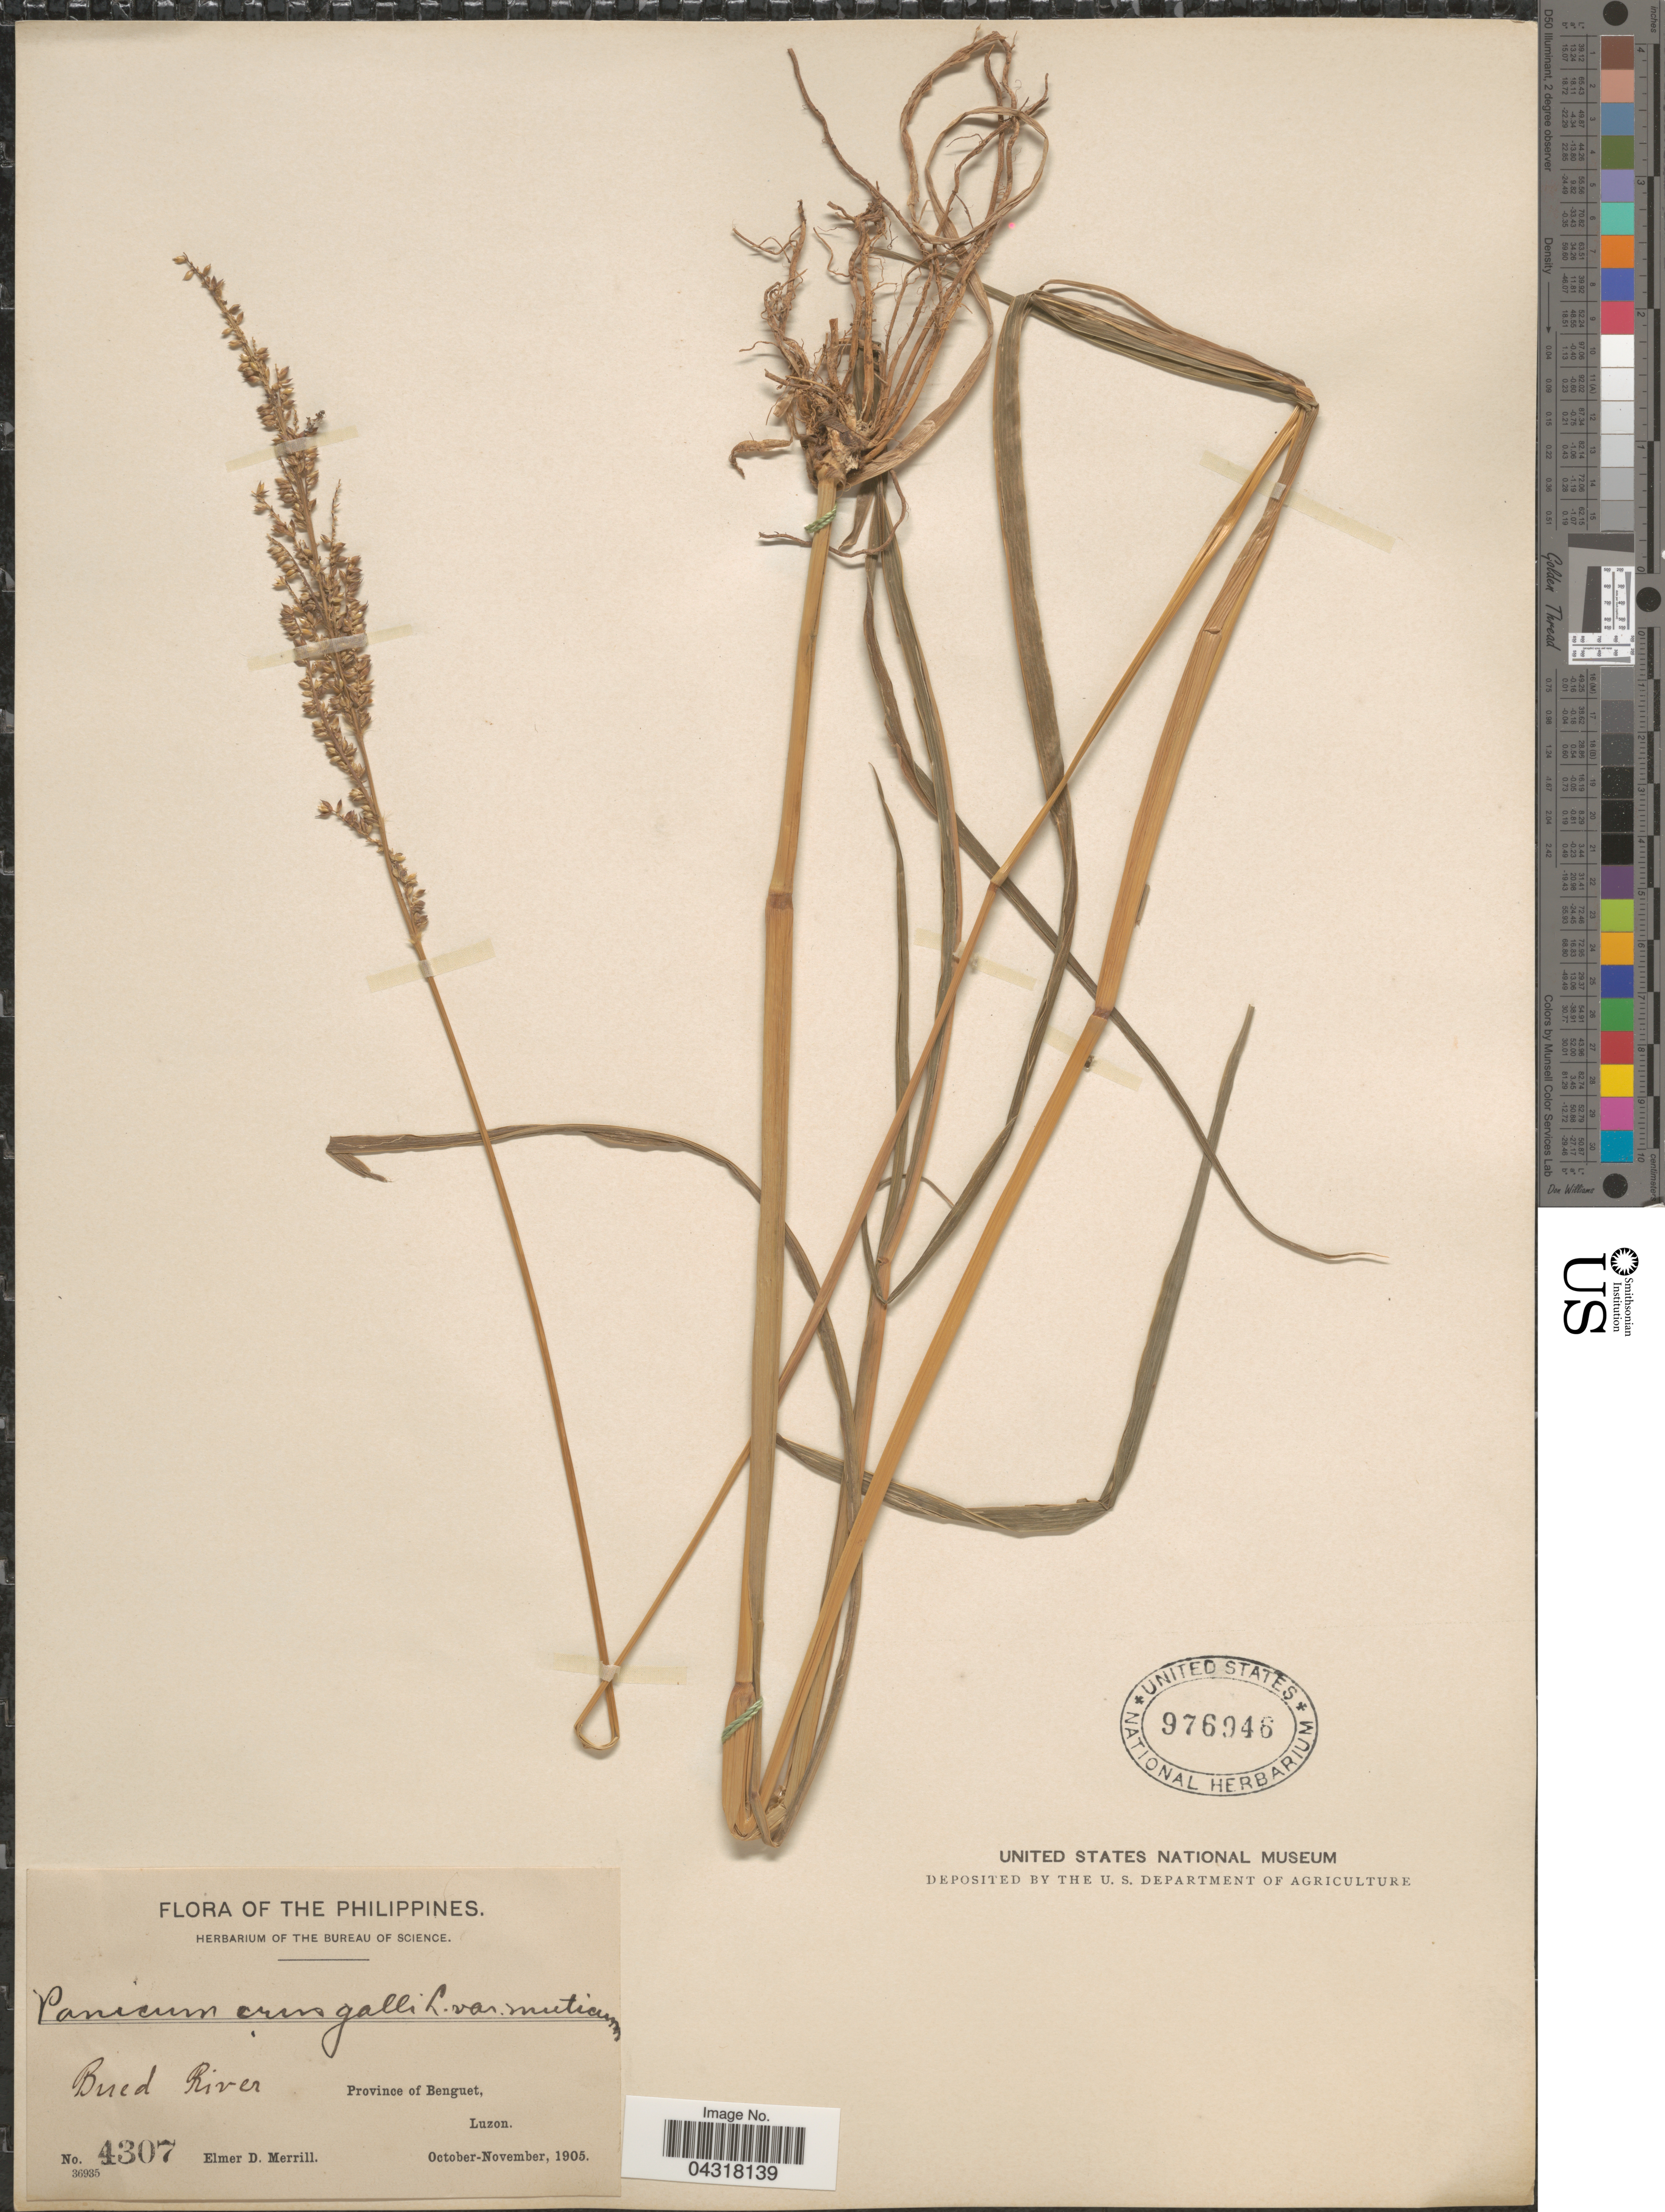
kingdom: Plantae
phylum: Tracheophyta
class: Liliopsida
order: Poales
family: Poaceae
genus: Echinochloa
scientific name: Echinochloa crus-galli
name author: (L.) P. Beauv.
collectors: E. D. Merrill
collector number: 4307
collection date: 1905-10/1905-11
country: Philippines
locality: Bued River. Province of Benguet, Luzon.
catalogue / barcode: US 976946